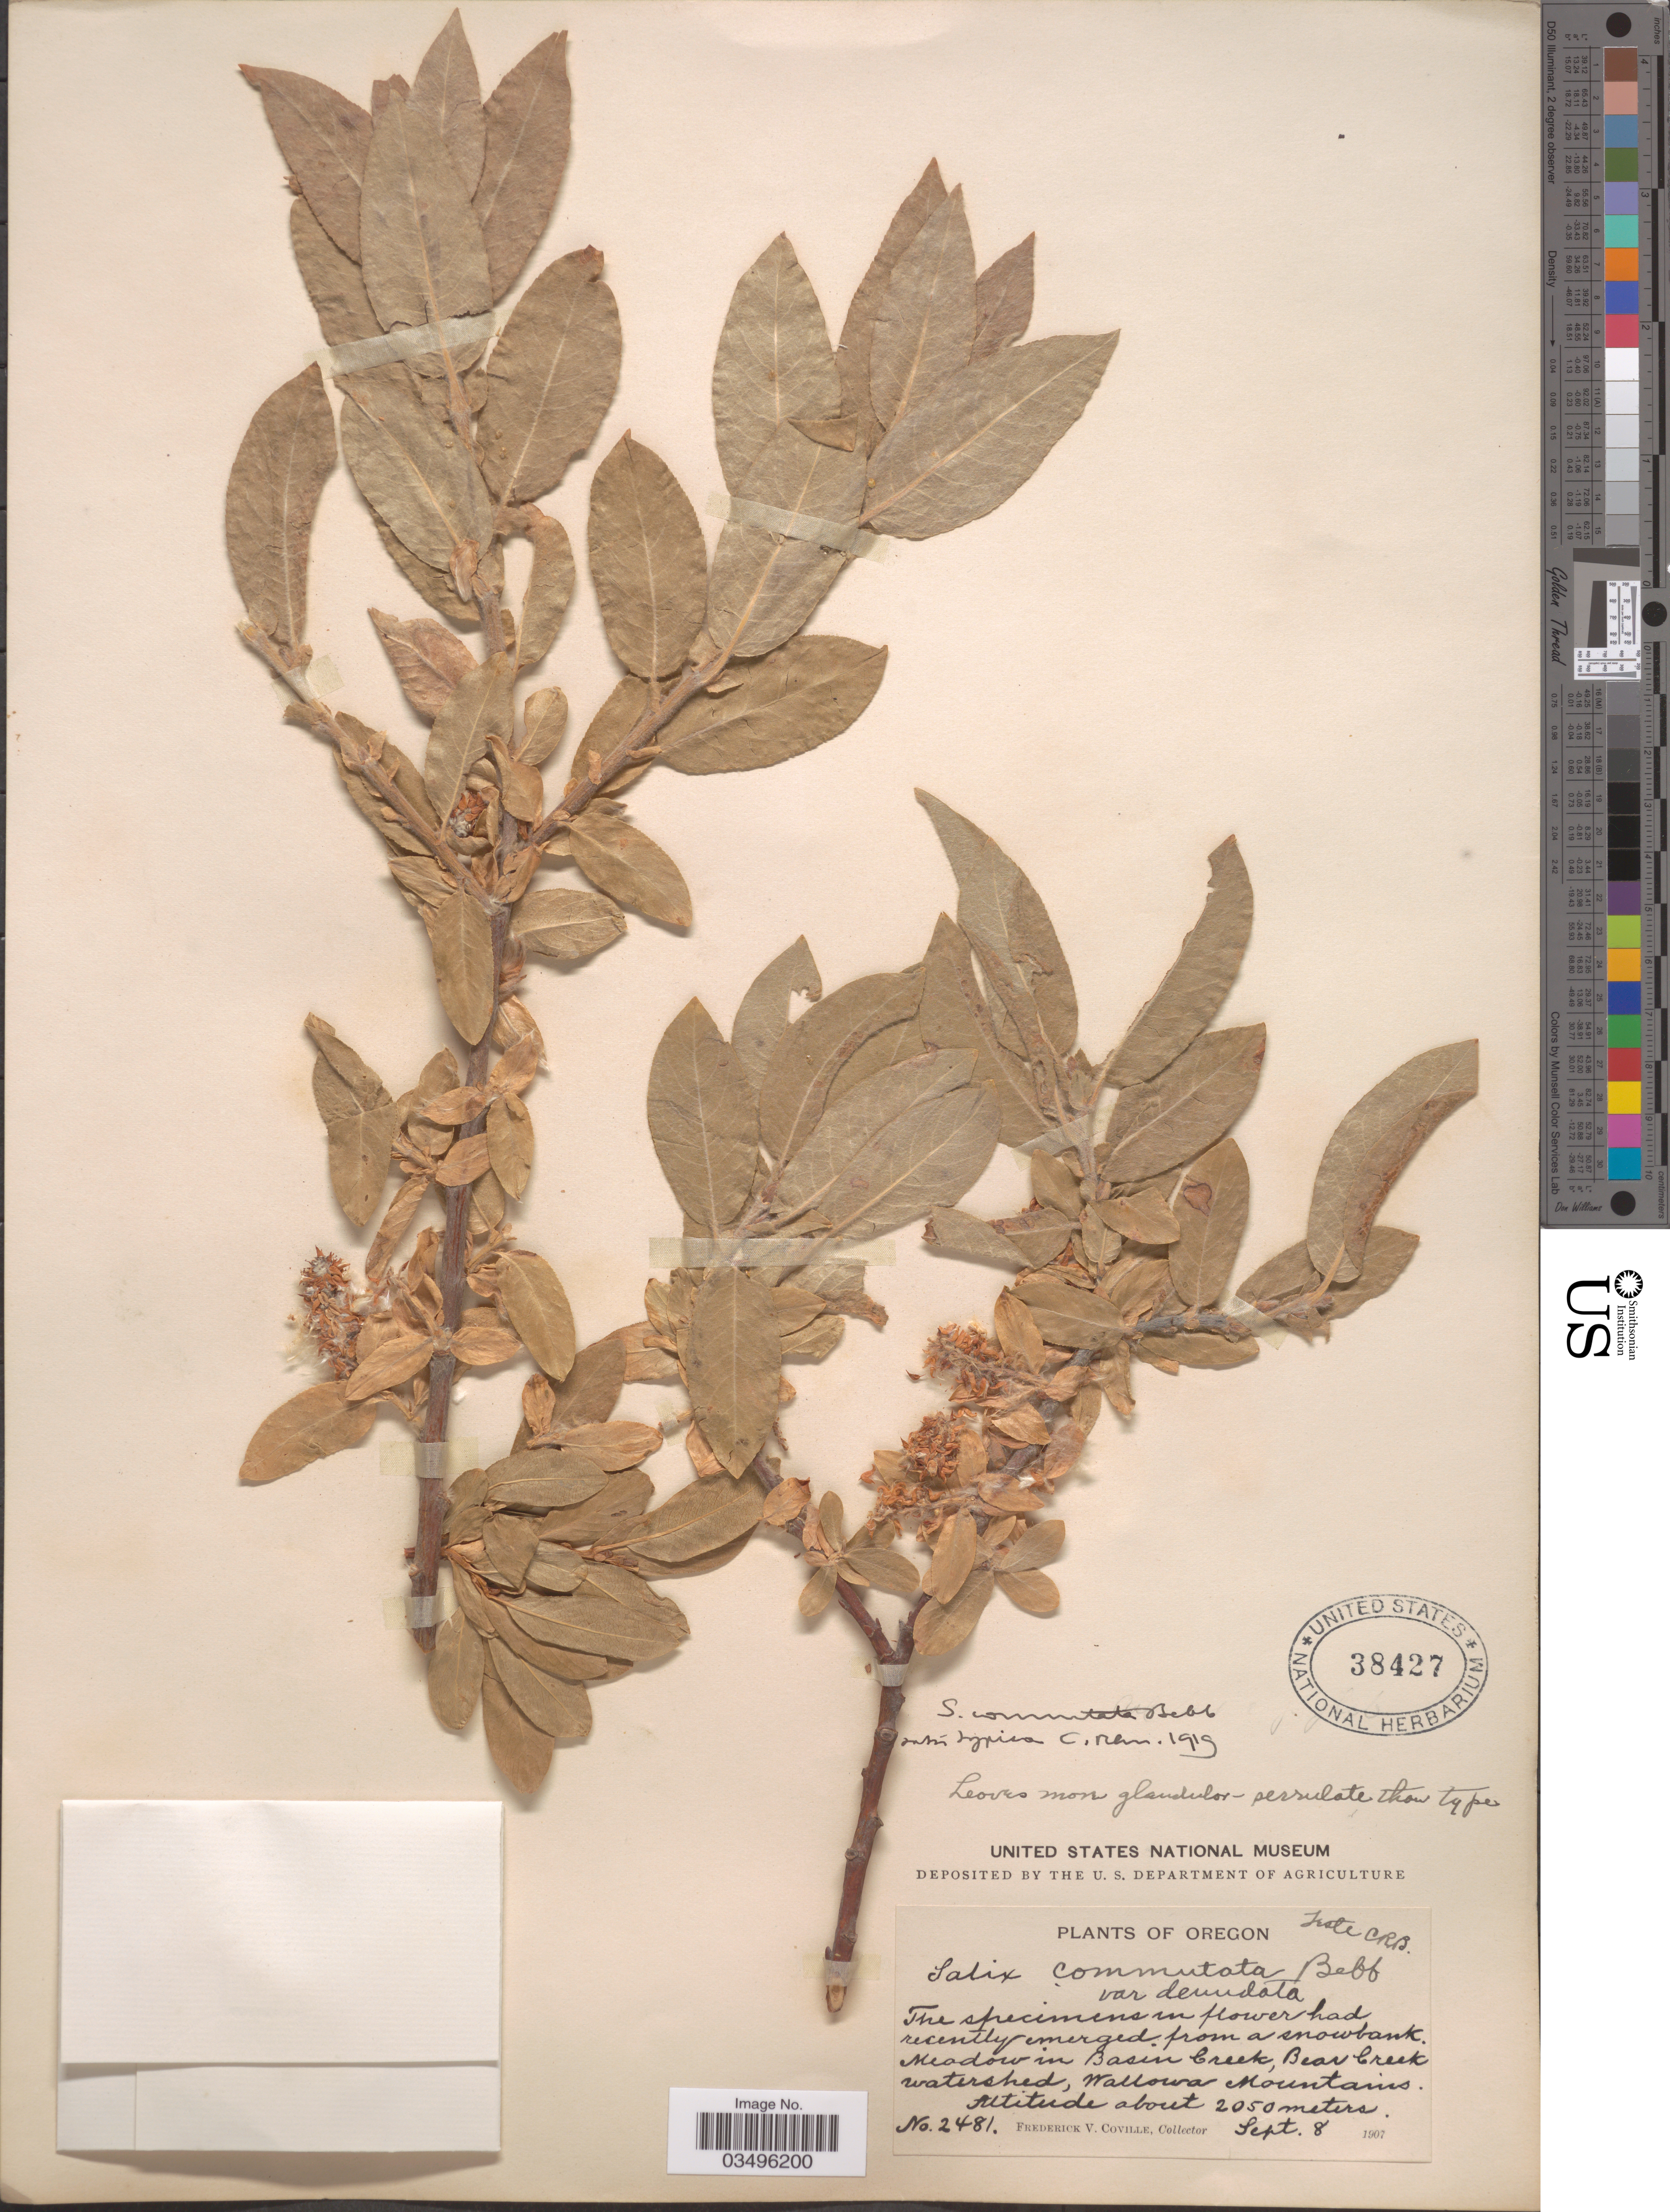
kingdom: Plantae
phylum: Tracheophyta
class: Magnoliopsida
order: Malpighiales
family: Salicaceae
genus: Salix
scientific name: Salix commutata var. denudata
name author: Bebb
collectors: F. V. Coville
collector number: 2481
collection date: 1907-09-08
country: United States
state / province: Oregon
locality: Meadow in Basin Creek, Bear Creek watershed, Wallowa Mountains.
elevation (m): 2050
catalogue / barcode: US 38427